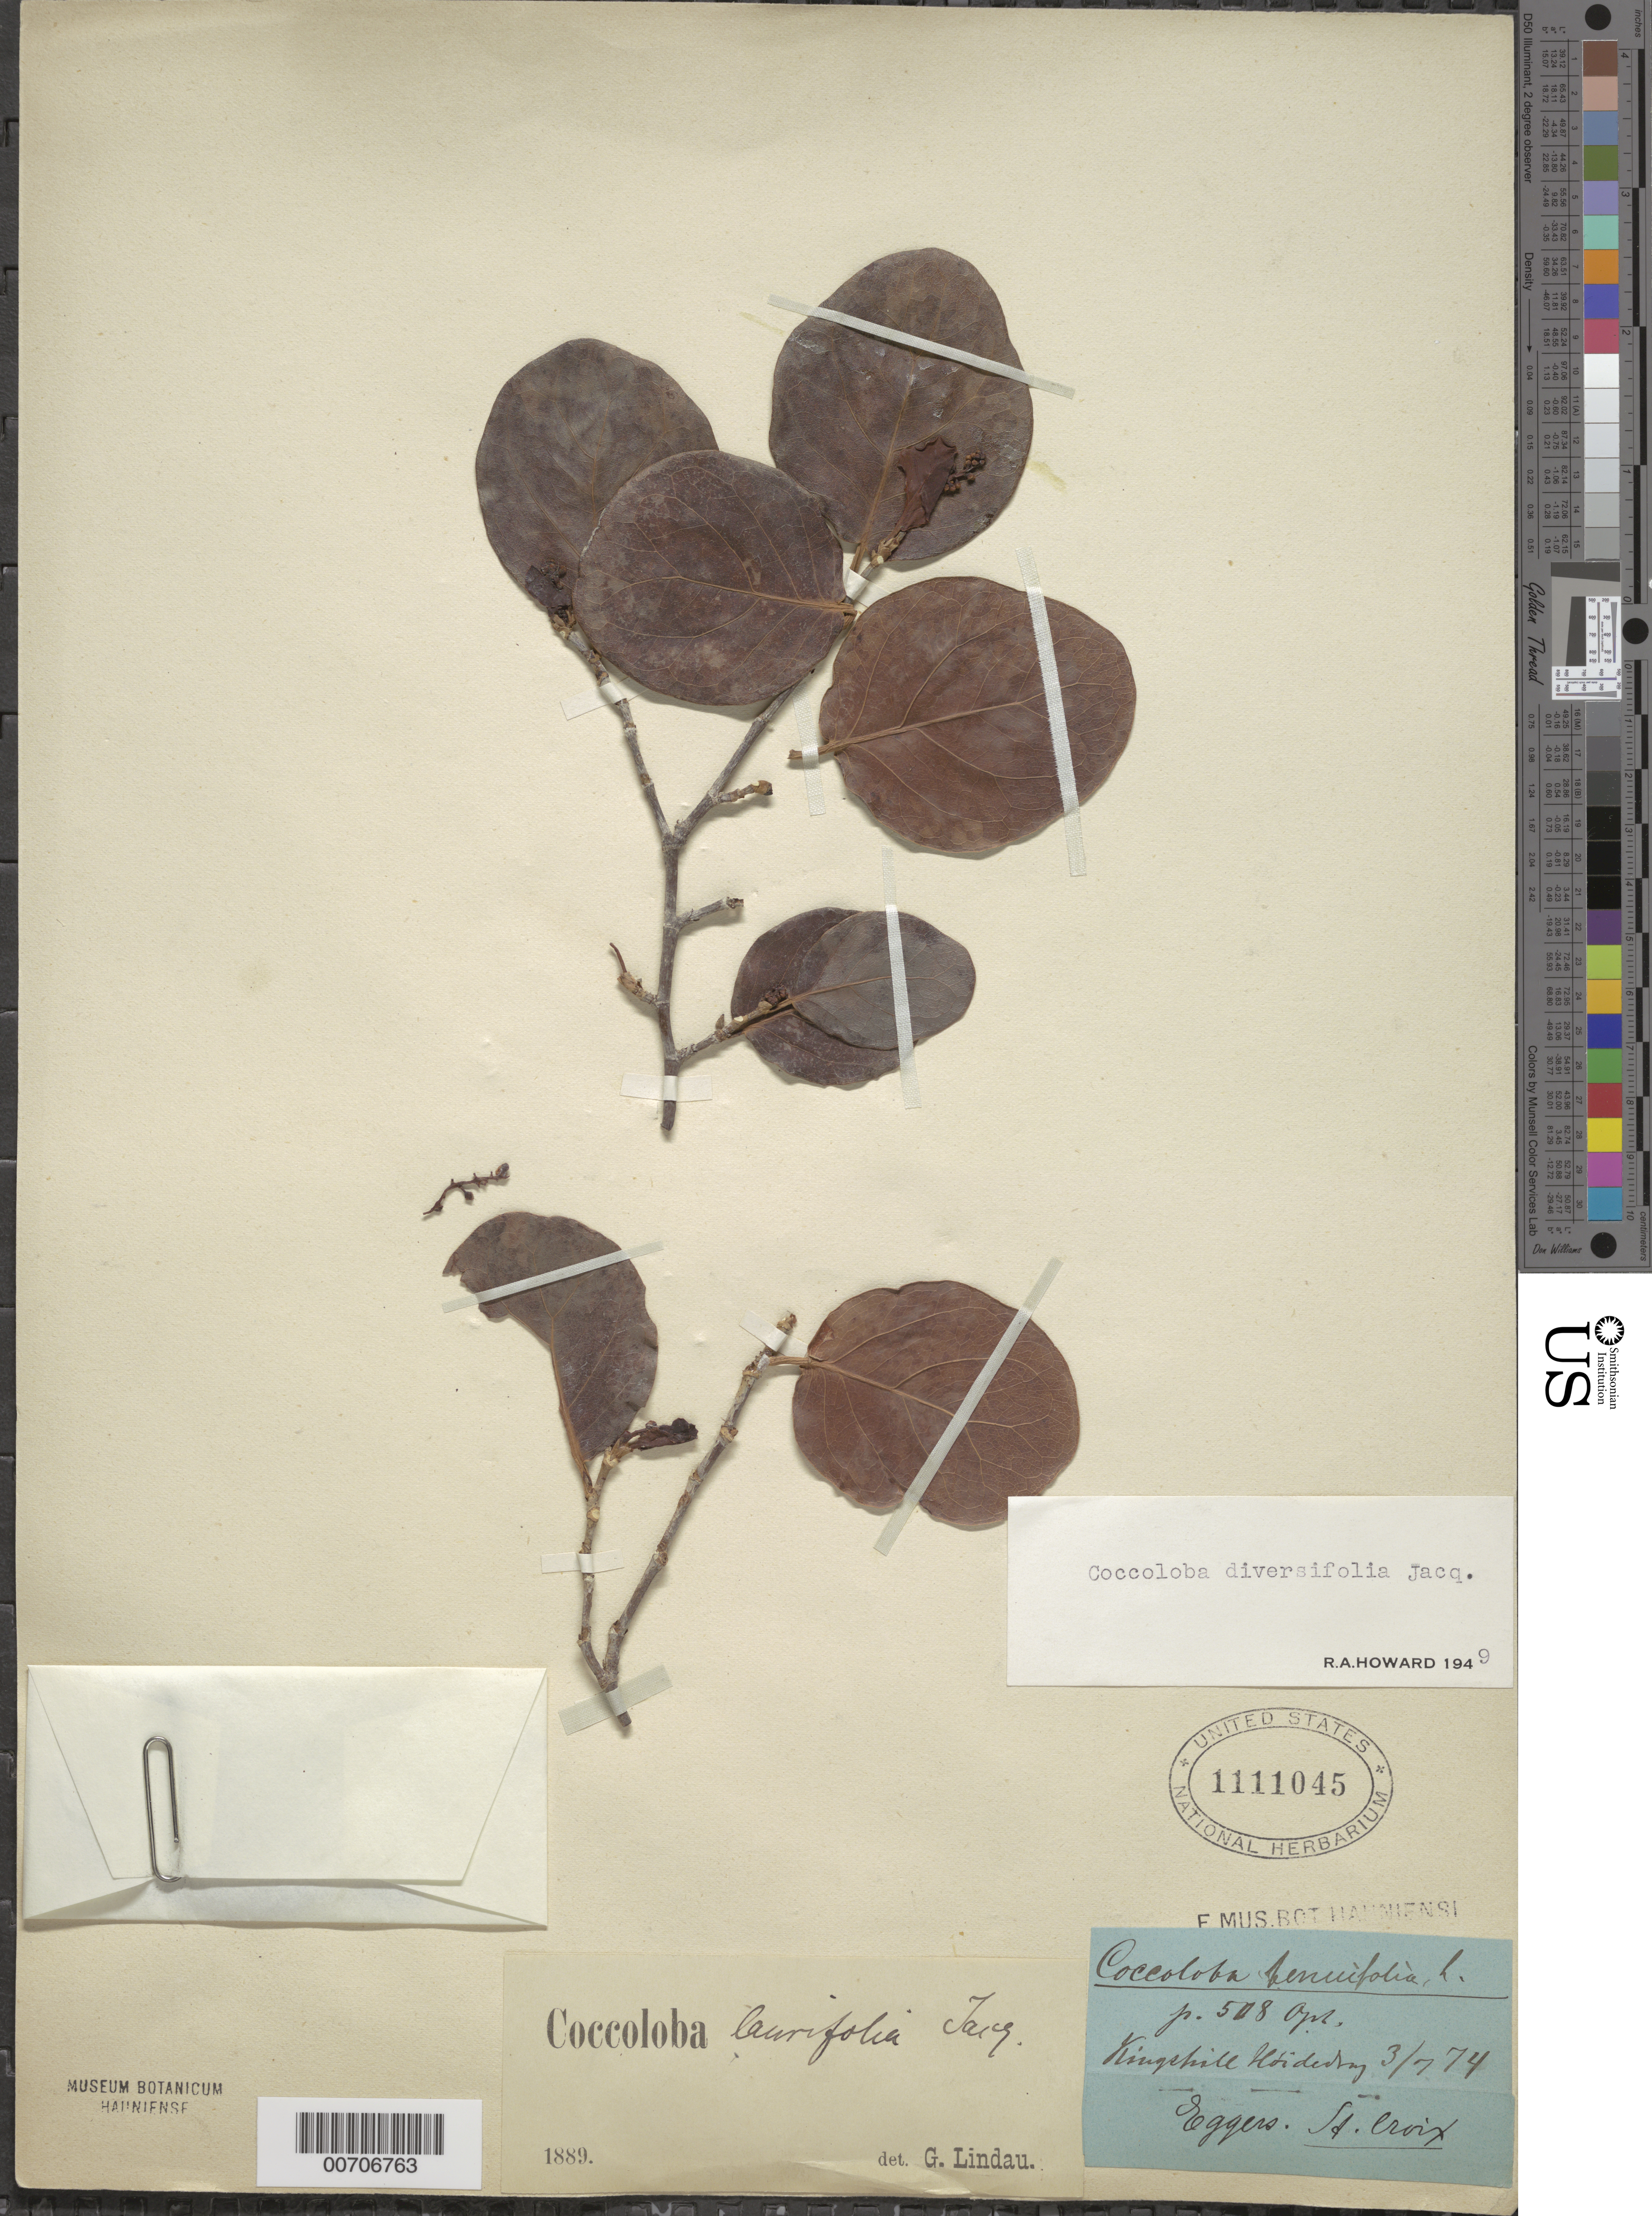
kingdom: Plantae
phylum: Tracheophyta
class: Magnoliopsida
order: Caryophyllales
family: Polygonaceae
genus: Coccoloba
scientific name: Coccoloba diversifolia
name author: Jacq.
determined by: Howard, R. A.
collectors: H. F. A. von Eggers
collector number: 508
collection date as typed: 07 Mar 1874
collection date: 1874-03-07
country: U.S. Virgin Islands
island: St. Croix Island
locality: Kingshill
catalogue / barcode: US 1111045